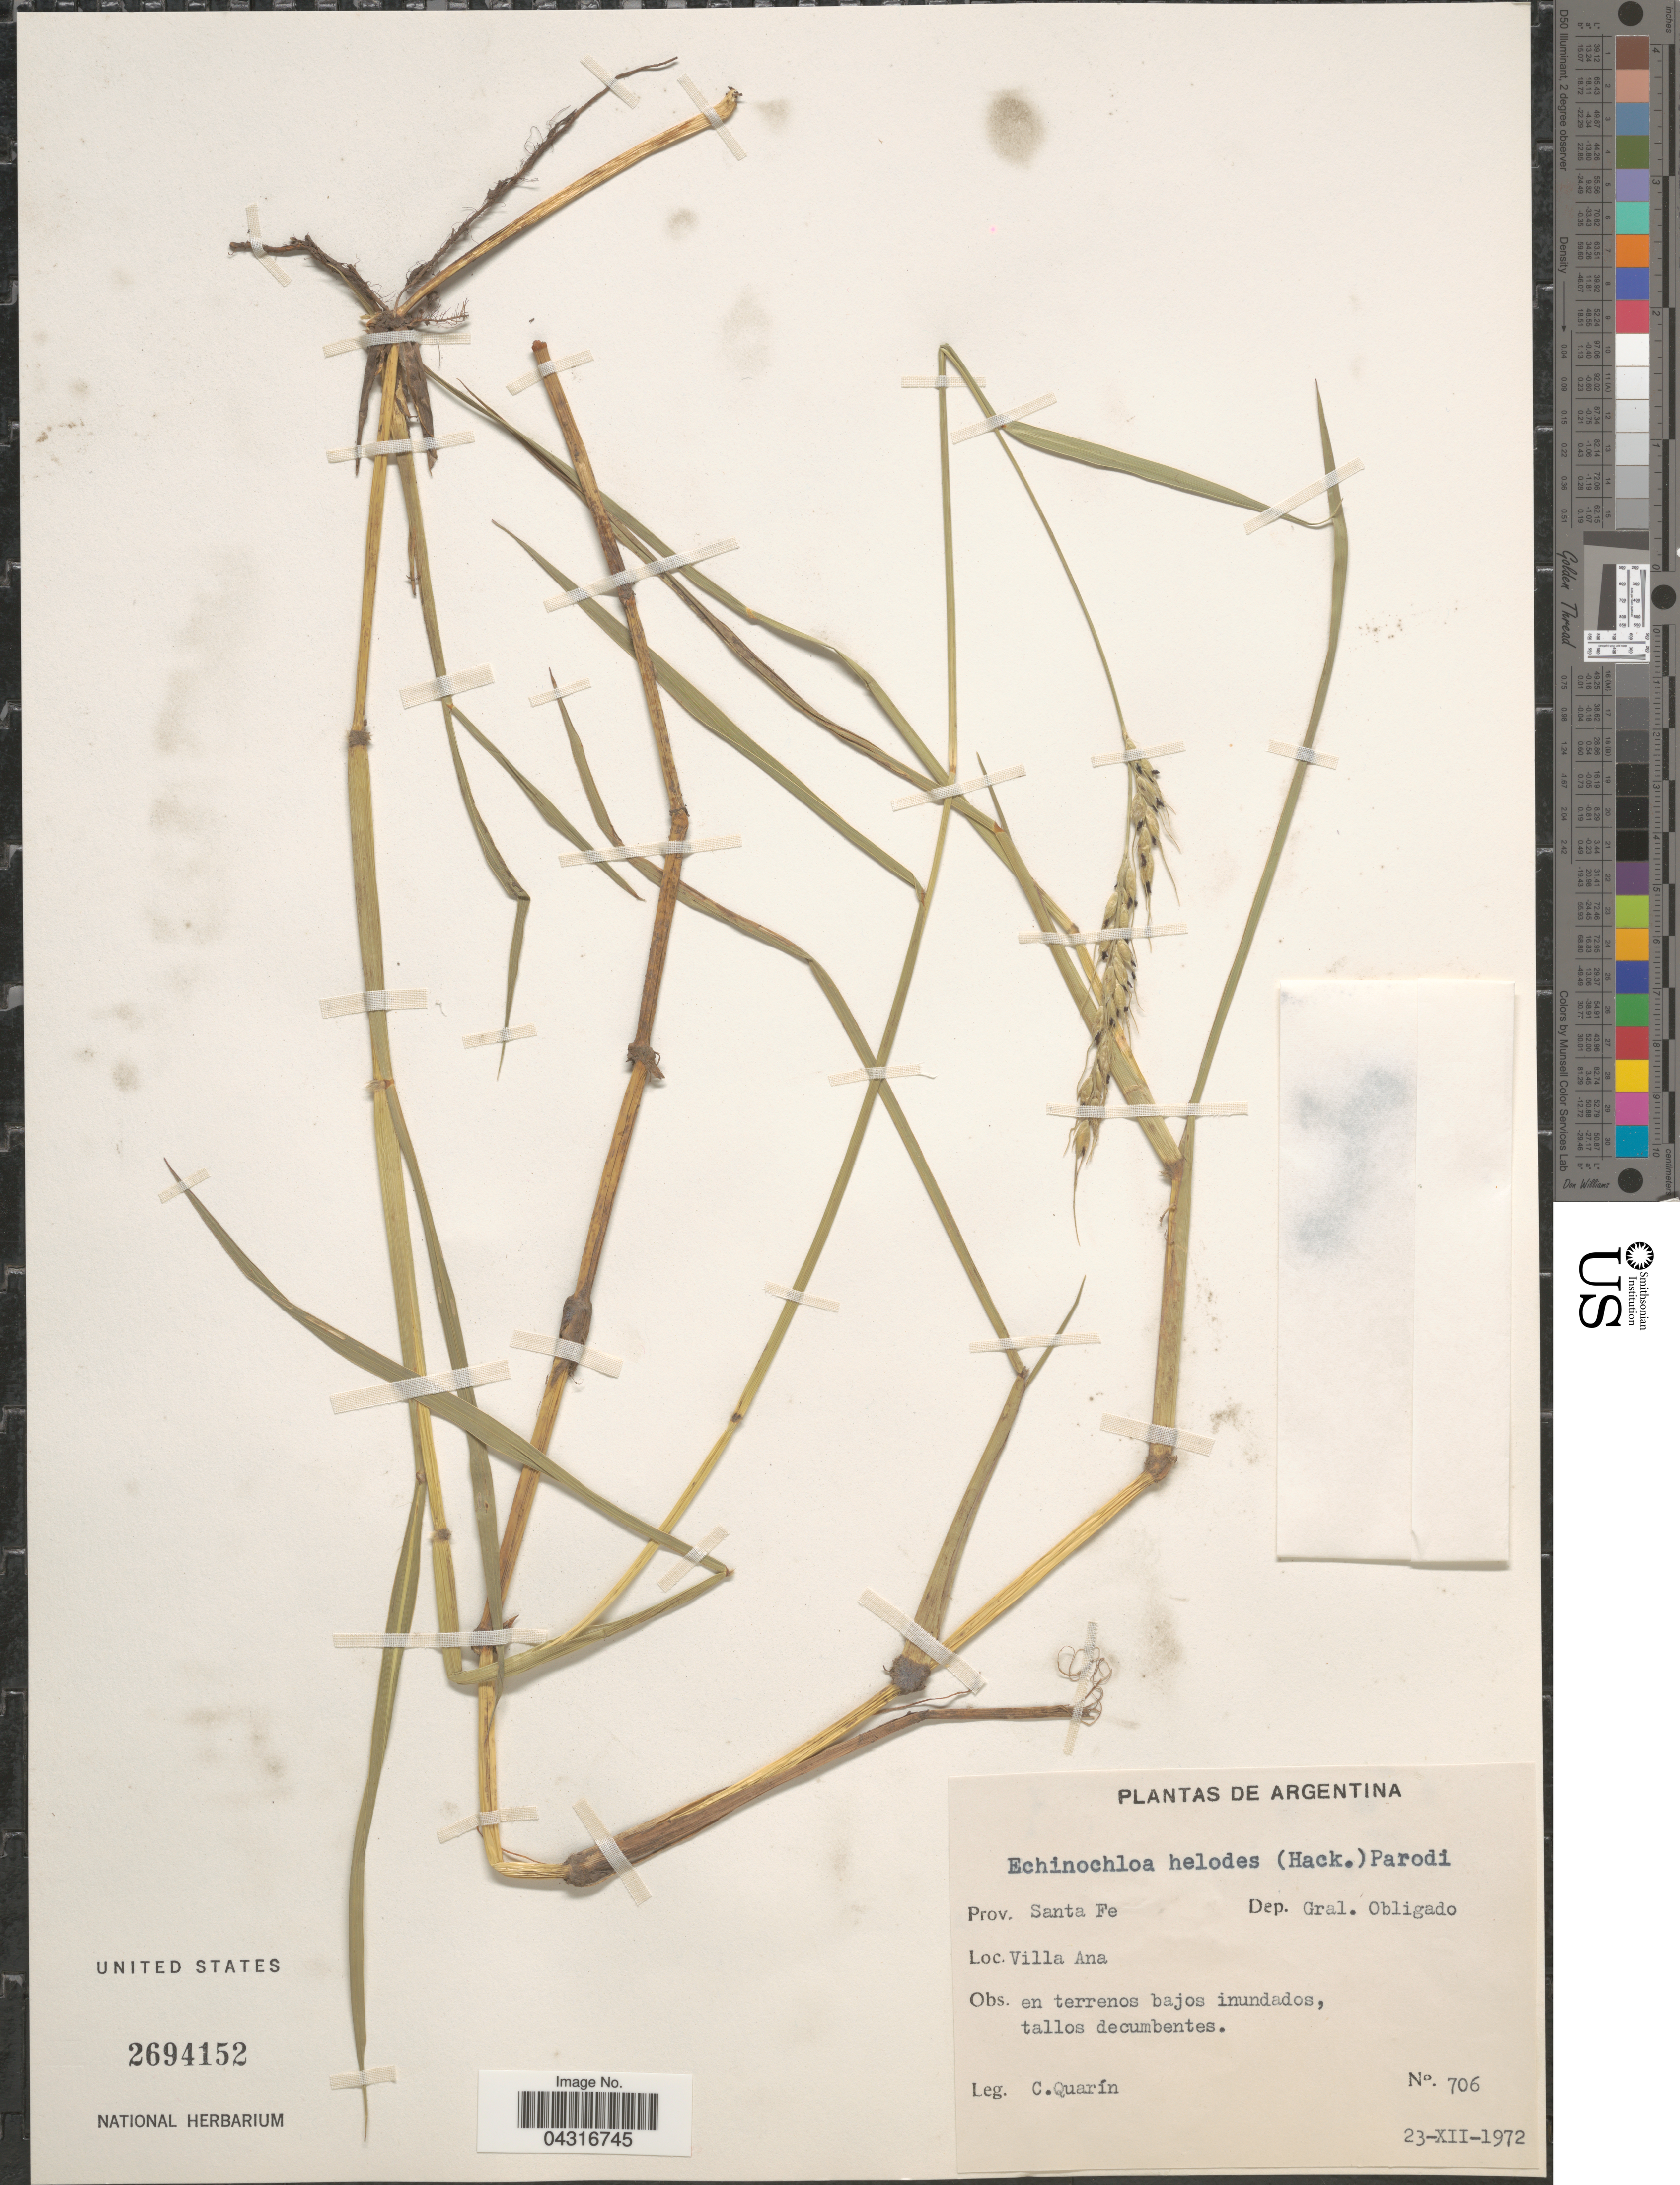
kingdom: Plantae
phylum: Tracheophyta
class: Liliopsida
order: Poales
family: Poaceae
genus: Echinochloa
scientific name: Echinochloa helodes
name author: (Hack.) Parodi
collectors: C. Quarín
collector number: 706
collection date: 1972-12-23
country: Argentina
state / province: Santa Fe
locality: Dep. Gral. Obligado. Villa Ana.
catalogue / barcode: US 2694152